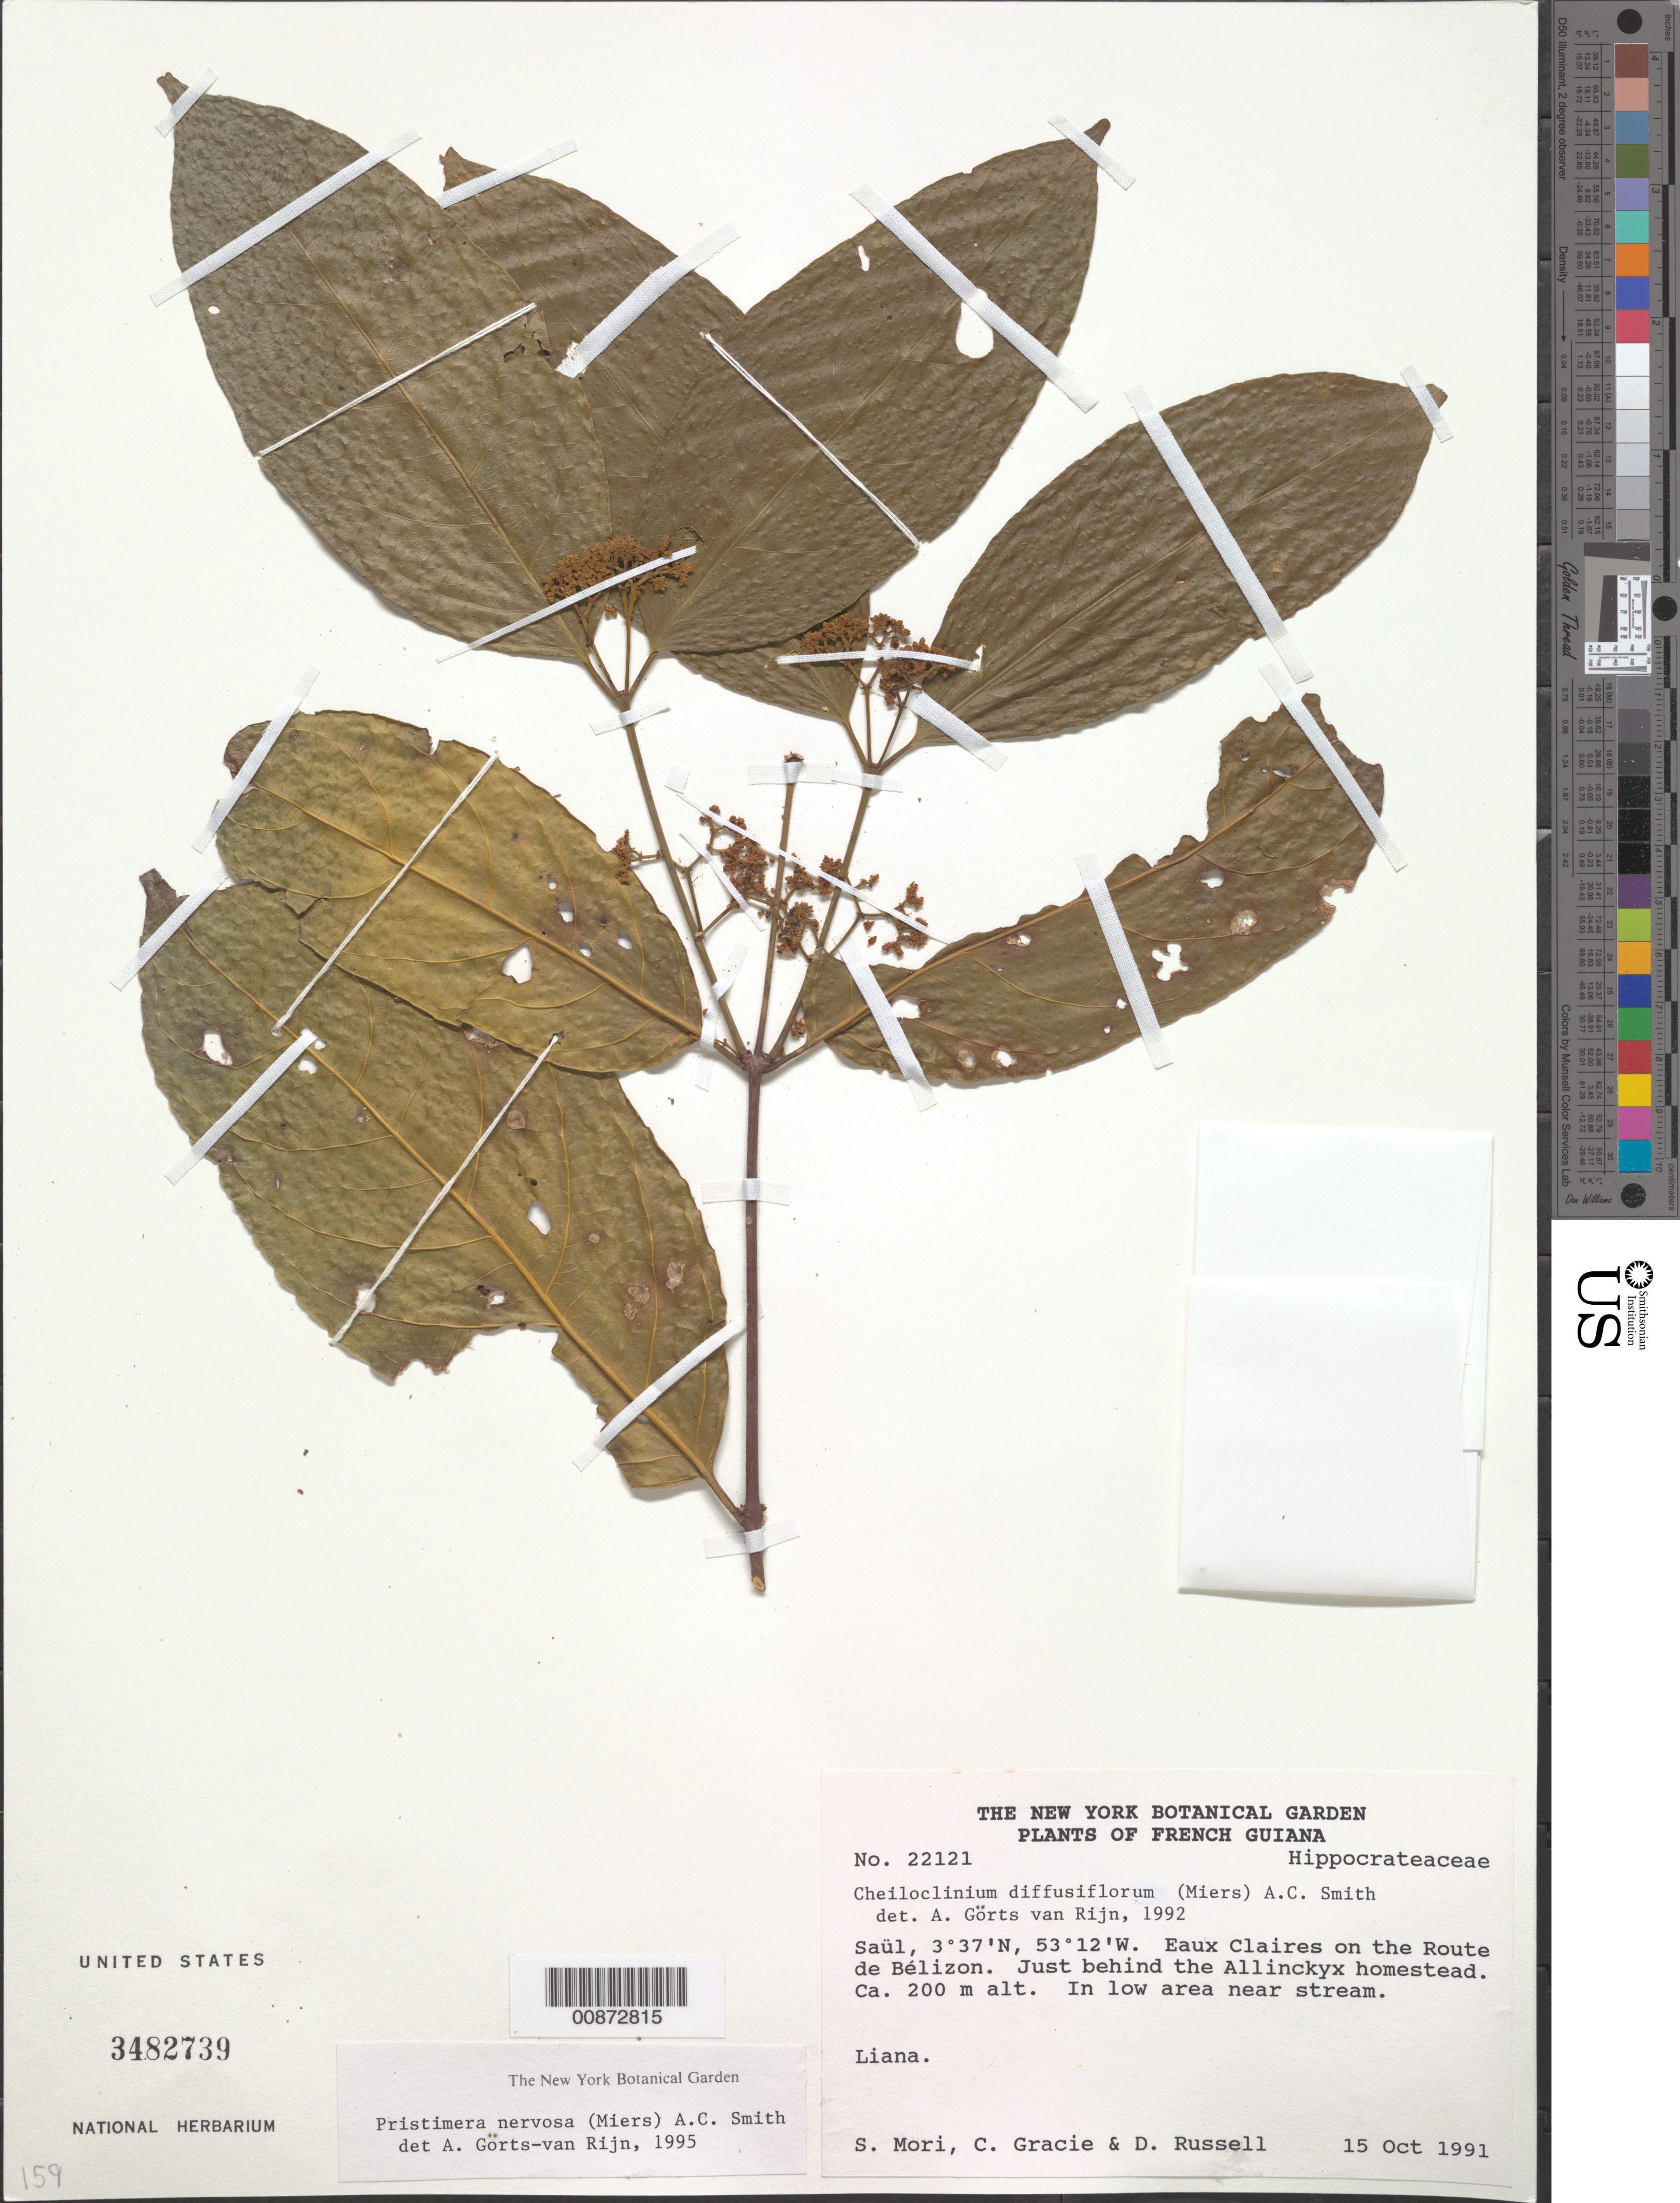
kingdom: Plantae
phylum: Tracheophyta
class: Magnoliopsida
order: Celastrales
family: Celastraceae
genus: Pristimera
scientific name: Pristimera nervosa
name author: (Miers) A.C. Sm.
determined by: Görts-van Rijn, A. R. A.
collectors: S. Mori, C. A. Gracie & D. Russell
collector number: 22121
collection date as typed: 15-Oct-91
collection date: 1991-10-15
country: French Guiana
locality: Saül, Eaux Claires on Route de Bélizon, just behind Allinckyx homestead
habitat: Low area near stream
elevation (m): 200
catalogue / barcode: US 3482739